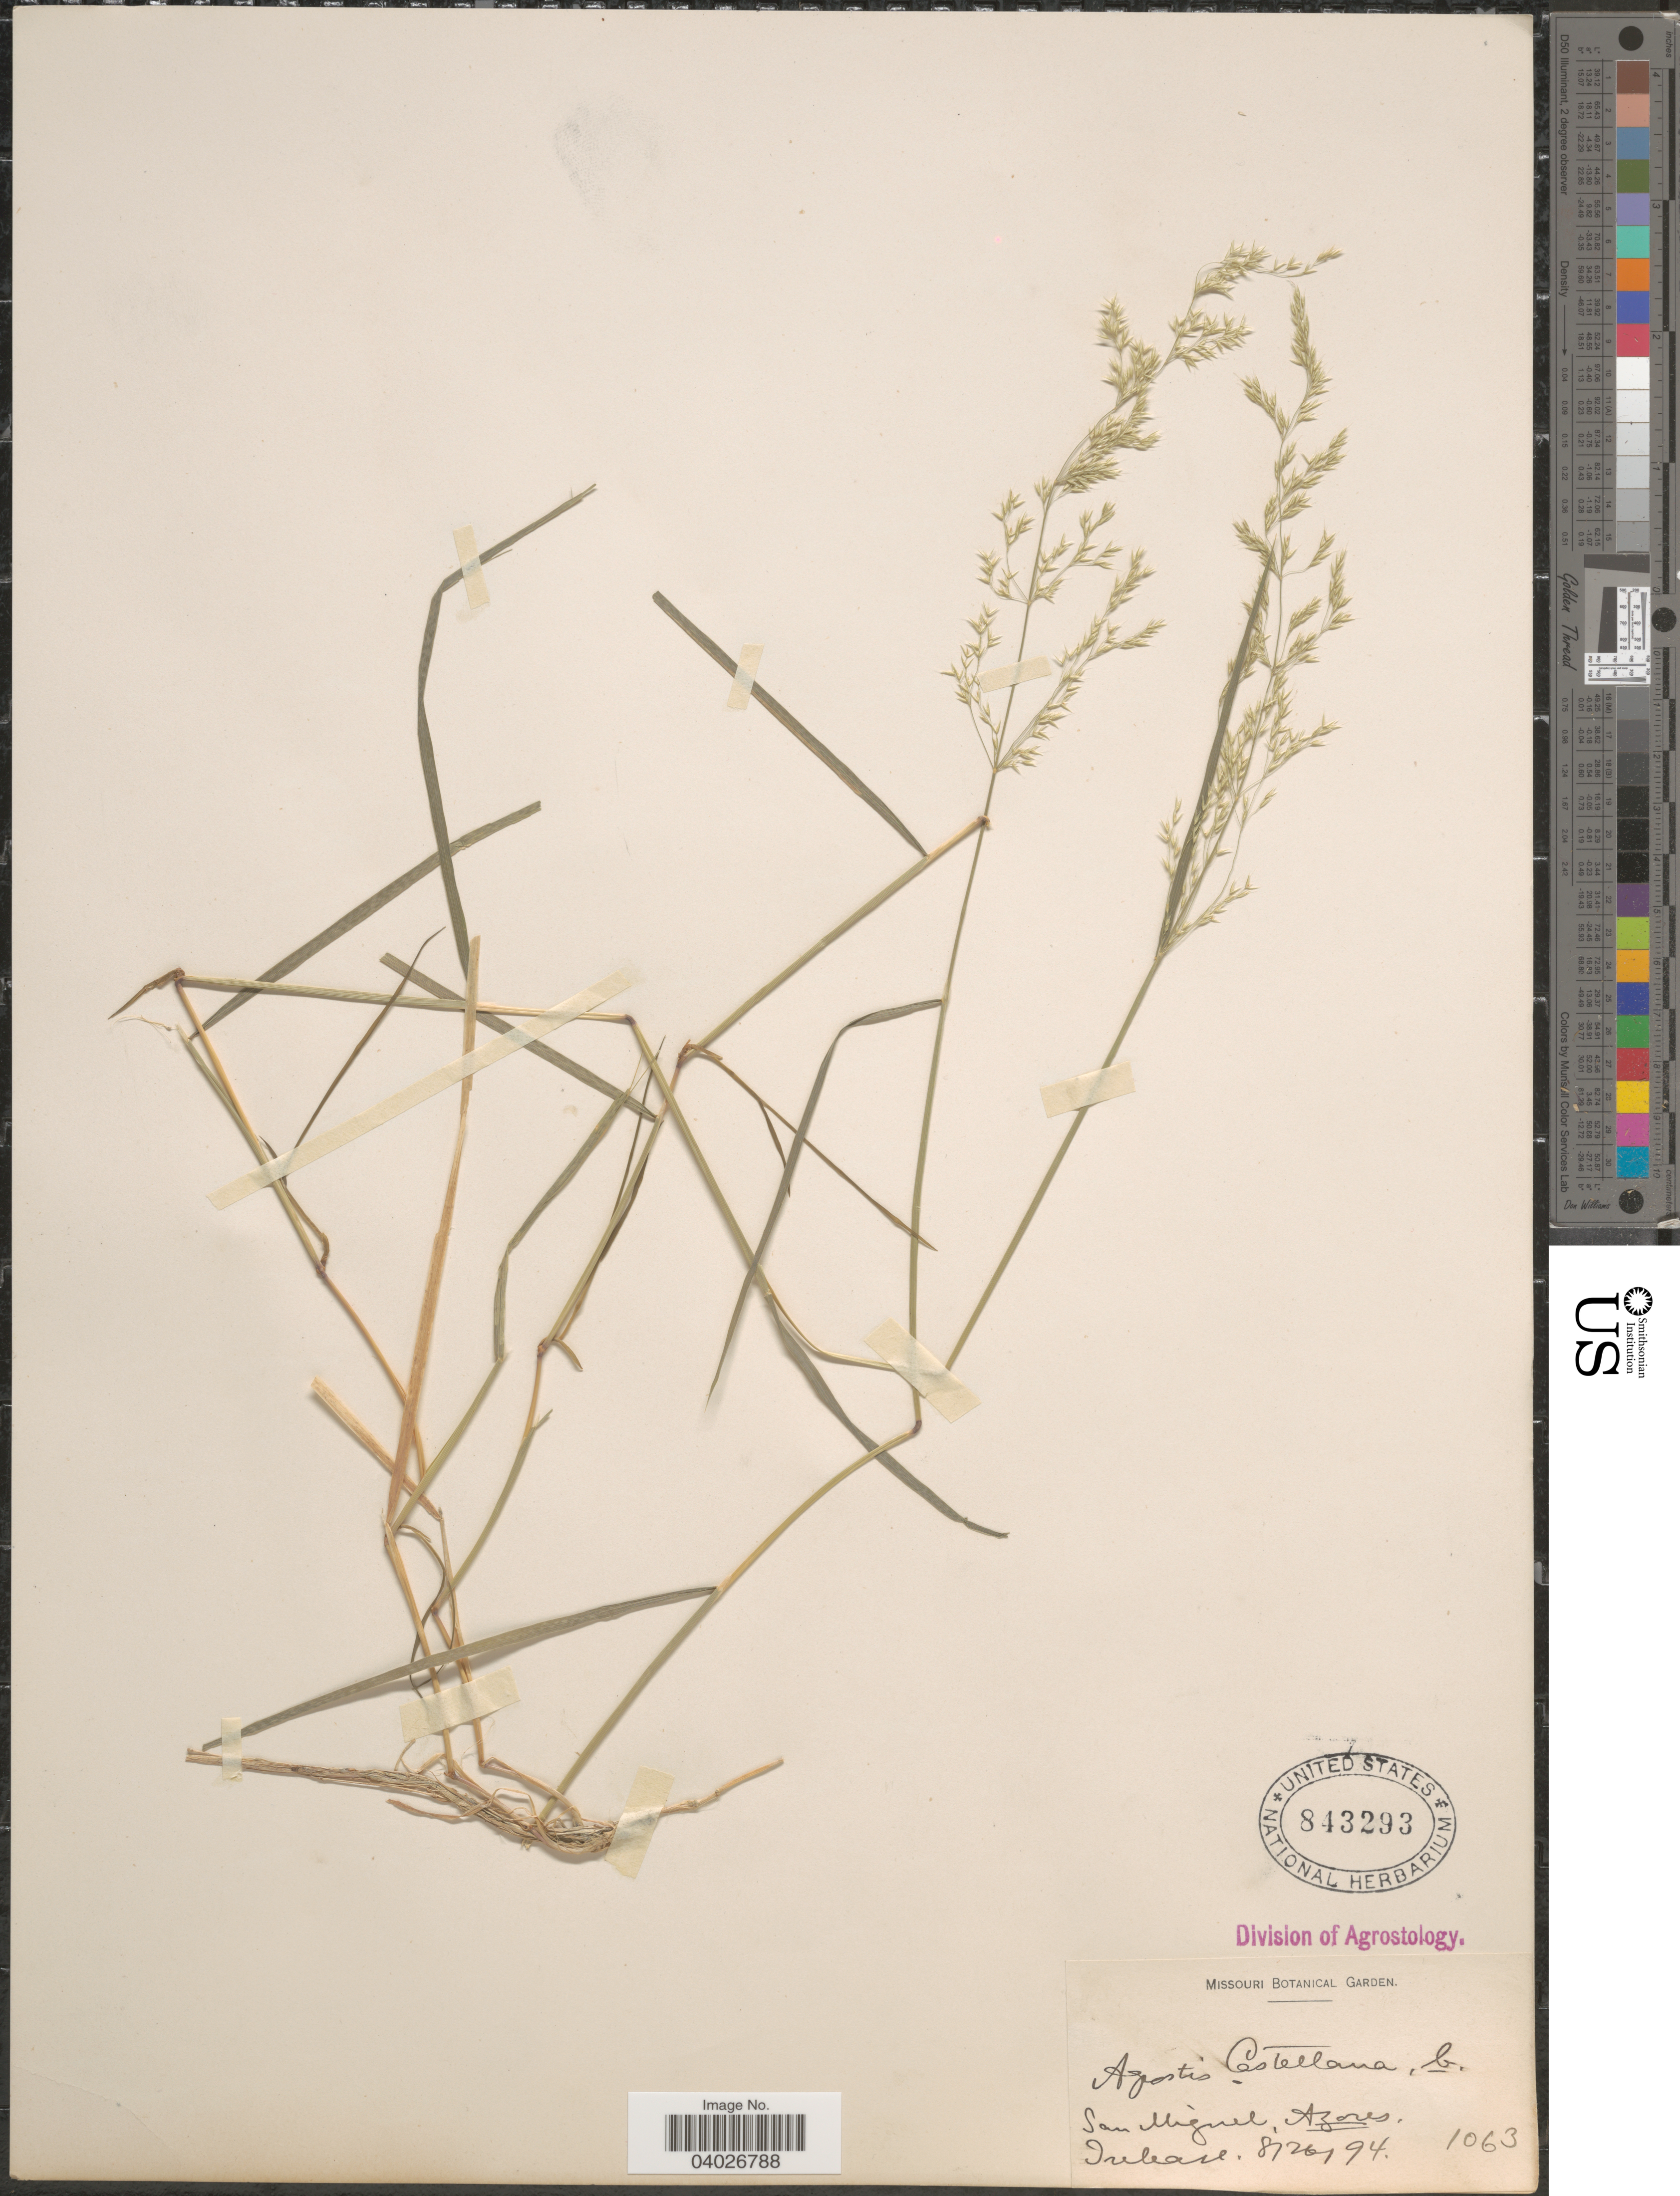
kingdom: Plantae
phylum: Tracheophyta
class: Liliopsida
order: Poales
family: Poaceae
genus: Agrostis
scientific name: Agrostis castellana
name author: Boiss. & Reut.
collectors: -- Trelease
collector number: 1063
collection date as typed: Transcribed d/m/y: 26/8/94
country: Portugal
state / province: Azores (Aut. Reg.)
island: São Miguel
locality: San Miguel.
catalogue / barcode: US 843293